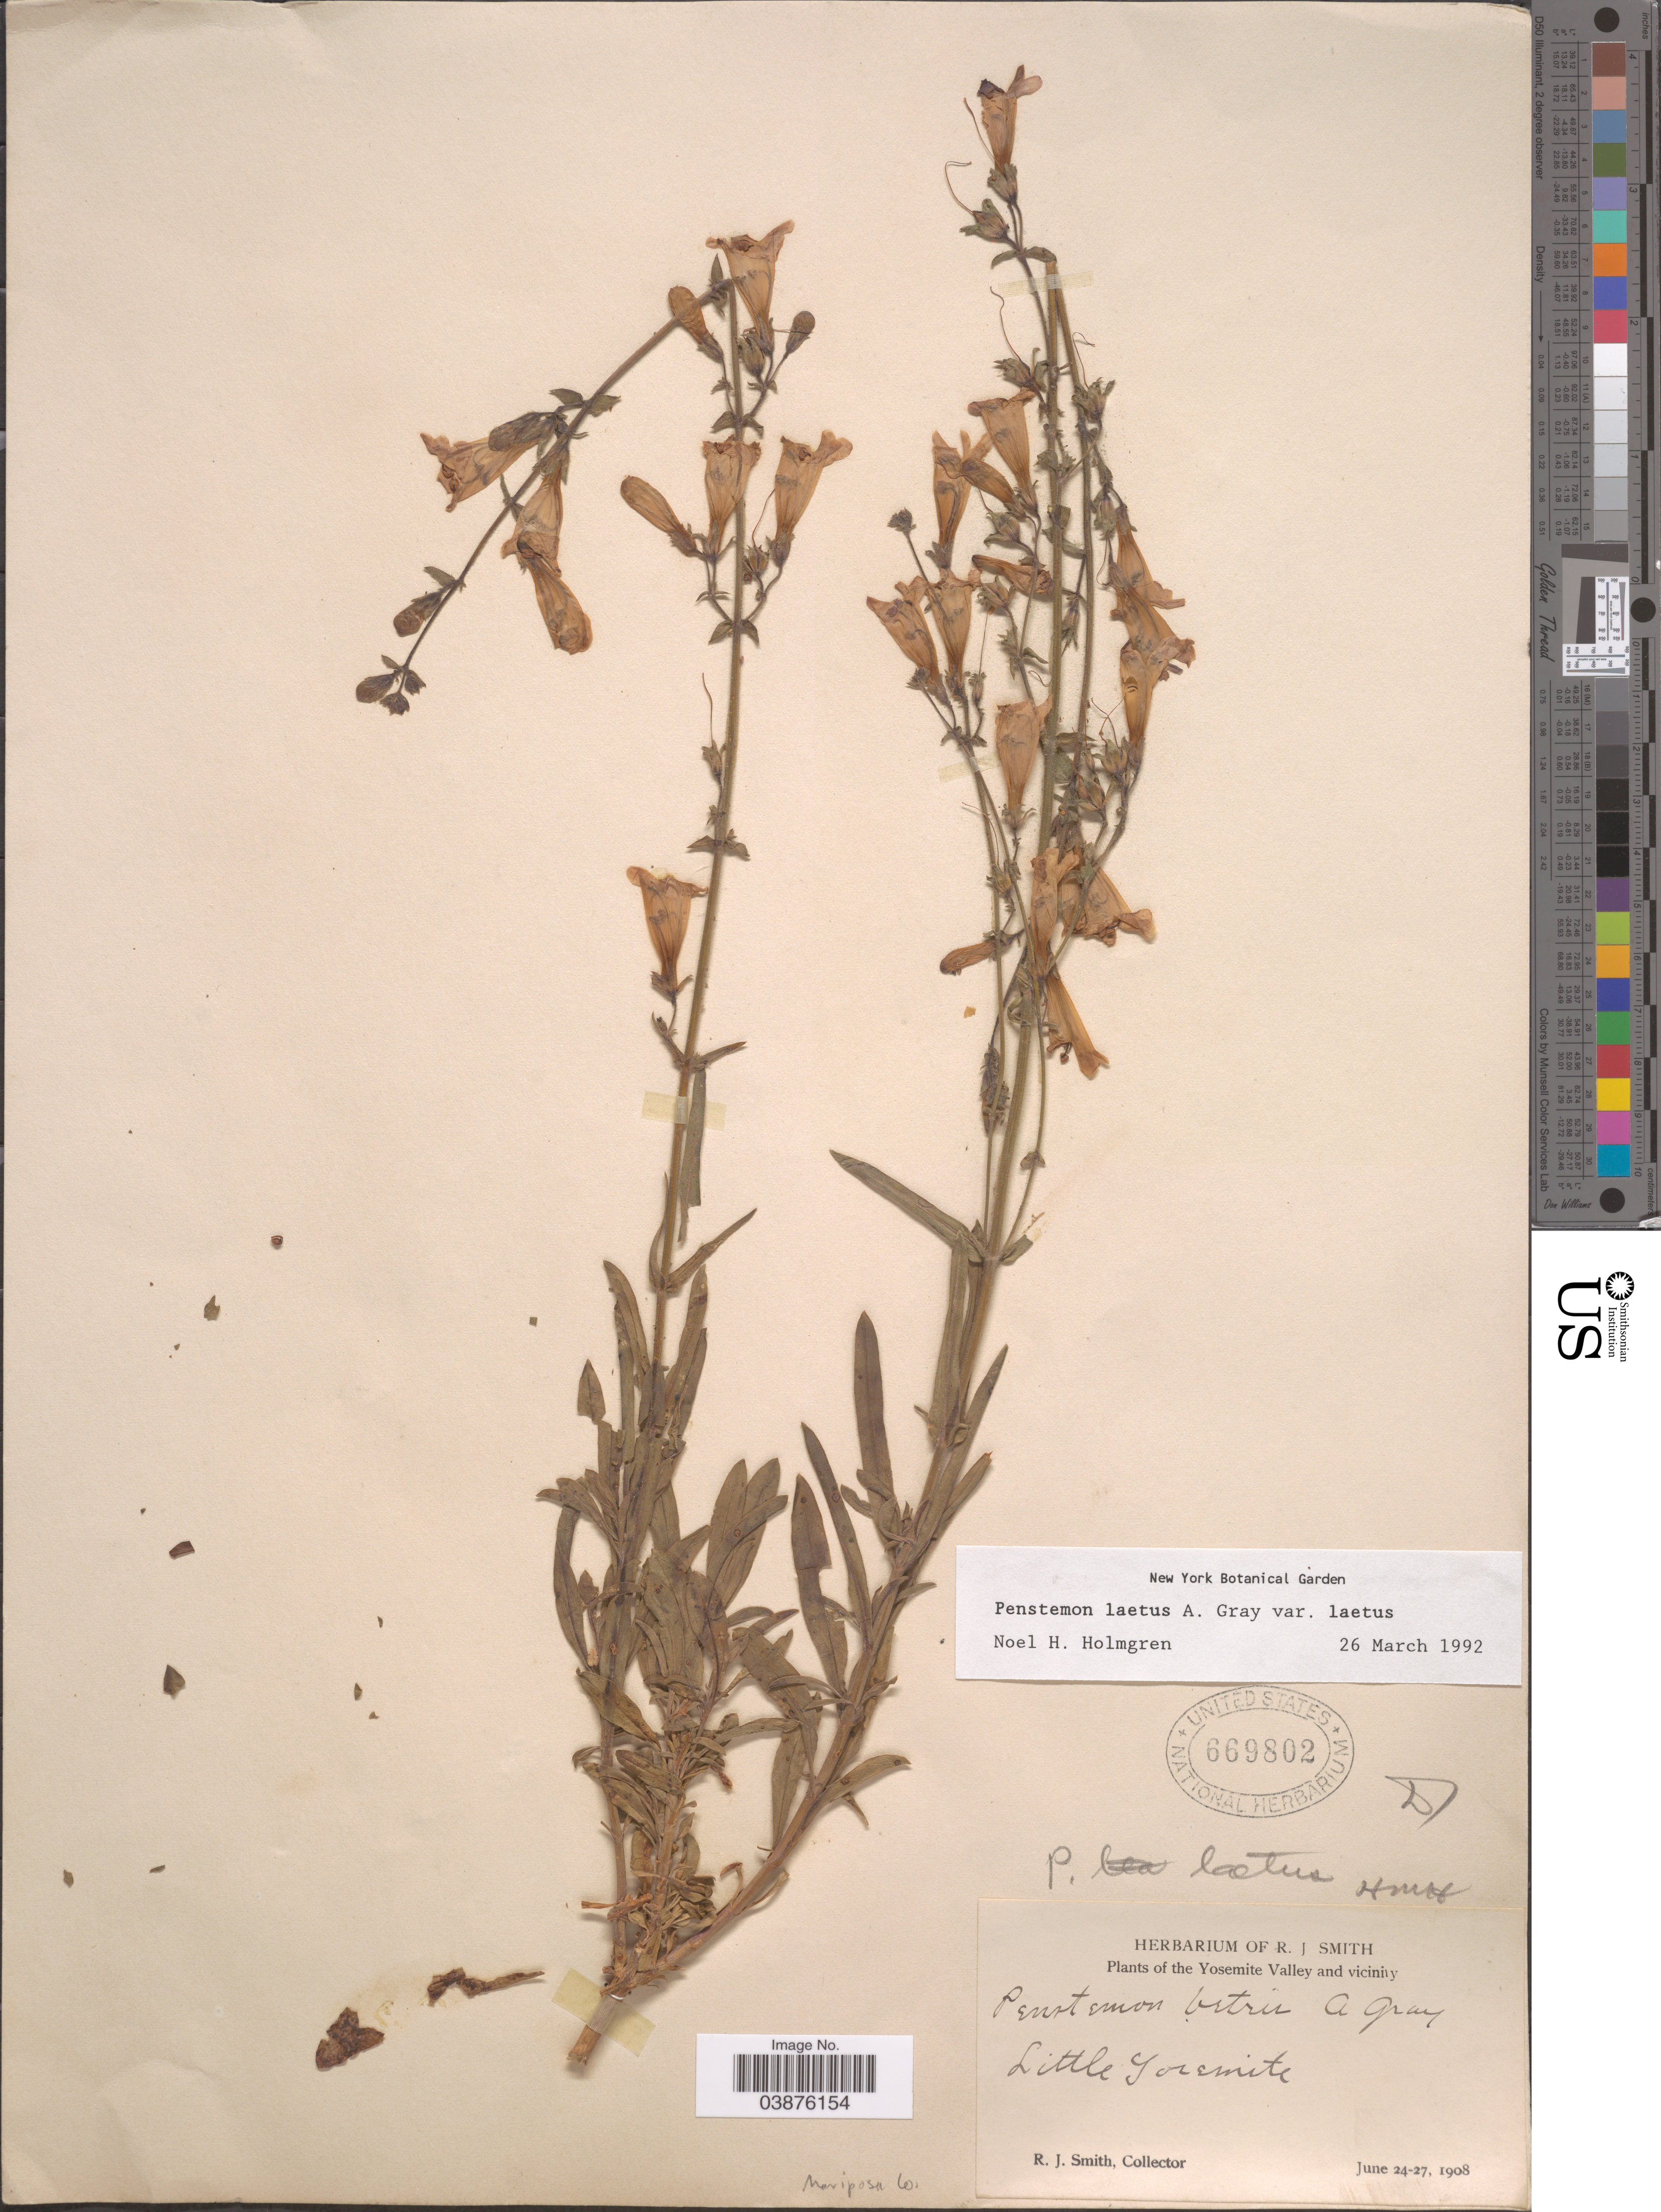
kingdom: Plantae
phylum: Tracheophyta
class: Magnoliopsida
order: Lamiales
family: Plantaginaceae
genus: Penstemon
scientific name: Penstemon laetus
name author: A. Gray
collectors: R. J. Smith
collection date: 1908-06-24/1908-06-27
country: United States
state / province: California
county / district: Mariposa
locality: Yosemite Valley and vicinity. Little Yosemite. Mariposa Co.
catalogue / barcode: US 669802